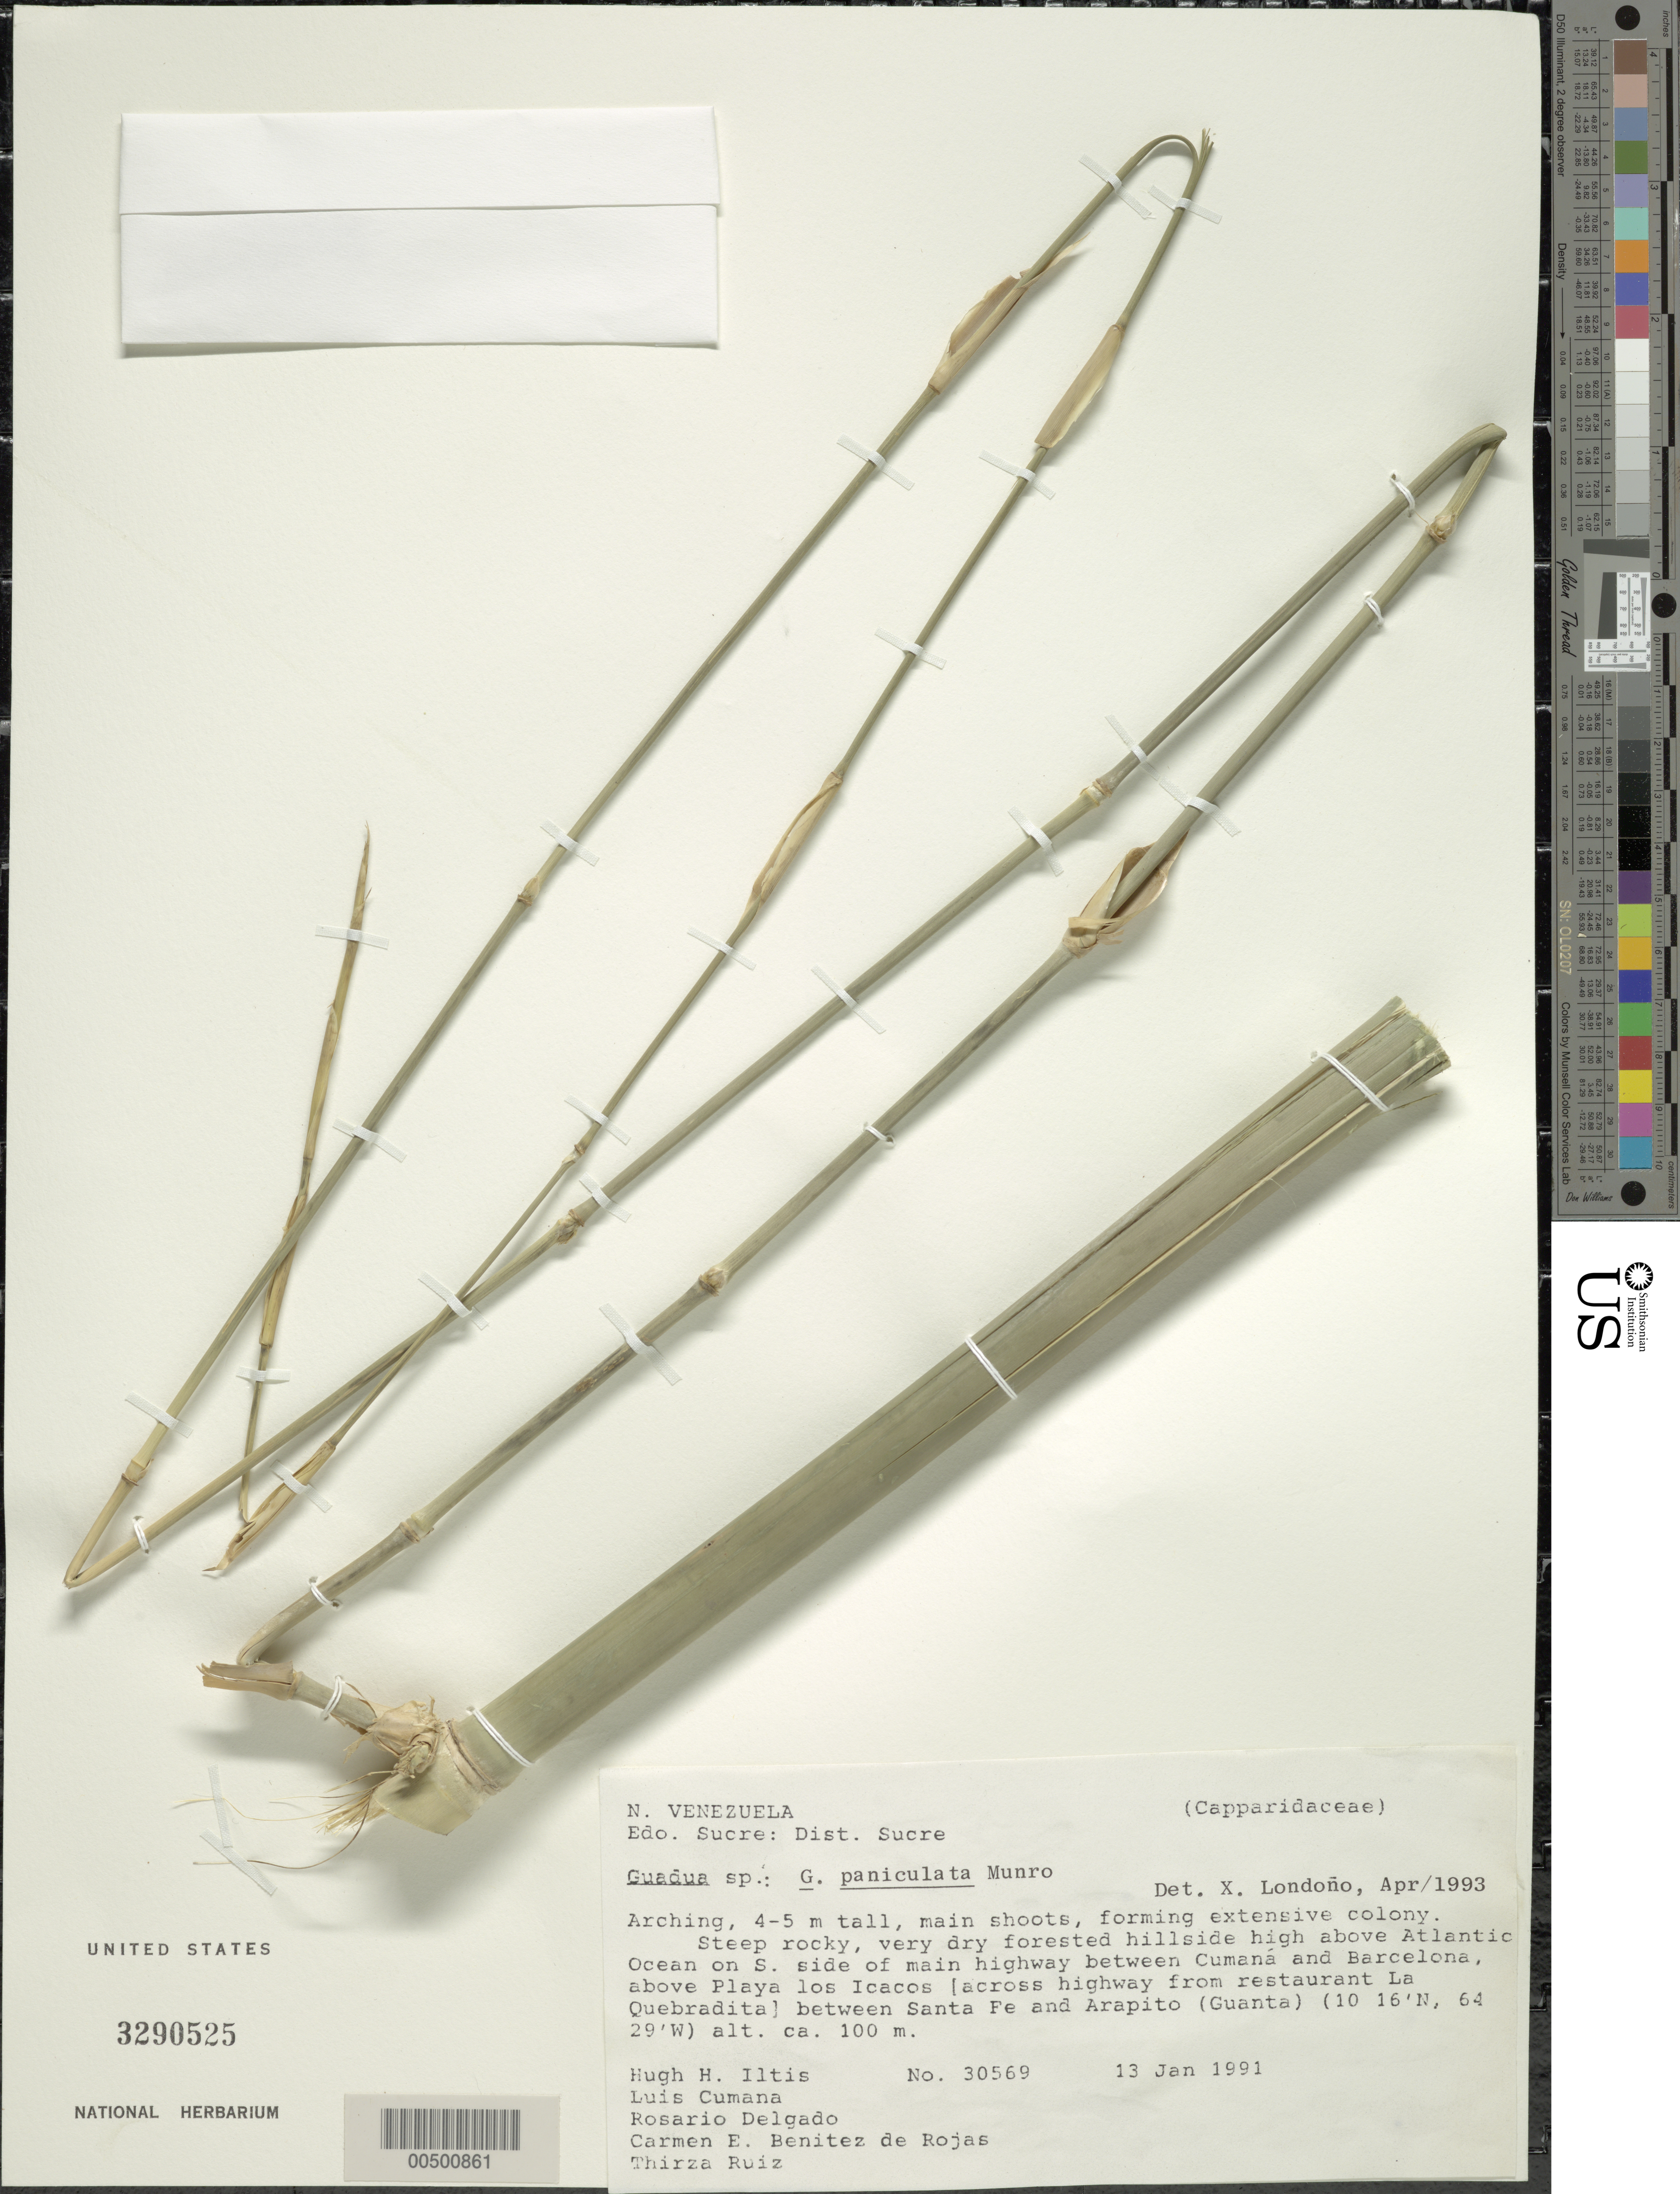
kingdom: Plantae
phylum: Tracheophyta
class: Liliopsida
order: Poales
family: Poaceae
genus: Guadua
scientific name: Guadua refracta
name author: Munro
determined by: Londoño, X., (TULV), Jardin Botanico "Juan Maria Cespedes"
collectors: H. H. Iltis, L. J. Cumaná C., R. E. Delgado, C. E. Benítez de Rojas & T. Ruíz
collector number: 30569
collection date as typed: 13 Jan 1991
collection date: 1991-01-13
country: Venezuela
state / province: Sucre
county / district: Sucre Dist.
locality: Between cumana and barcelona, above playa los icacos (across hwy from restaurant la quebradita) between santa fe and arapito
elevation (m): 100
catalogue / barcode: US 3290525